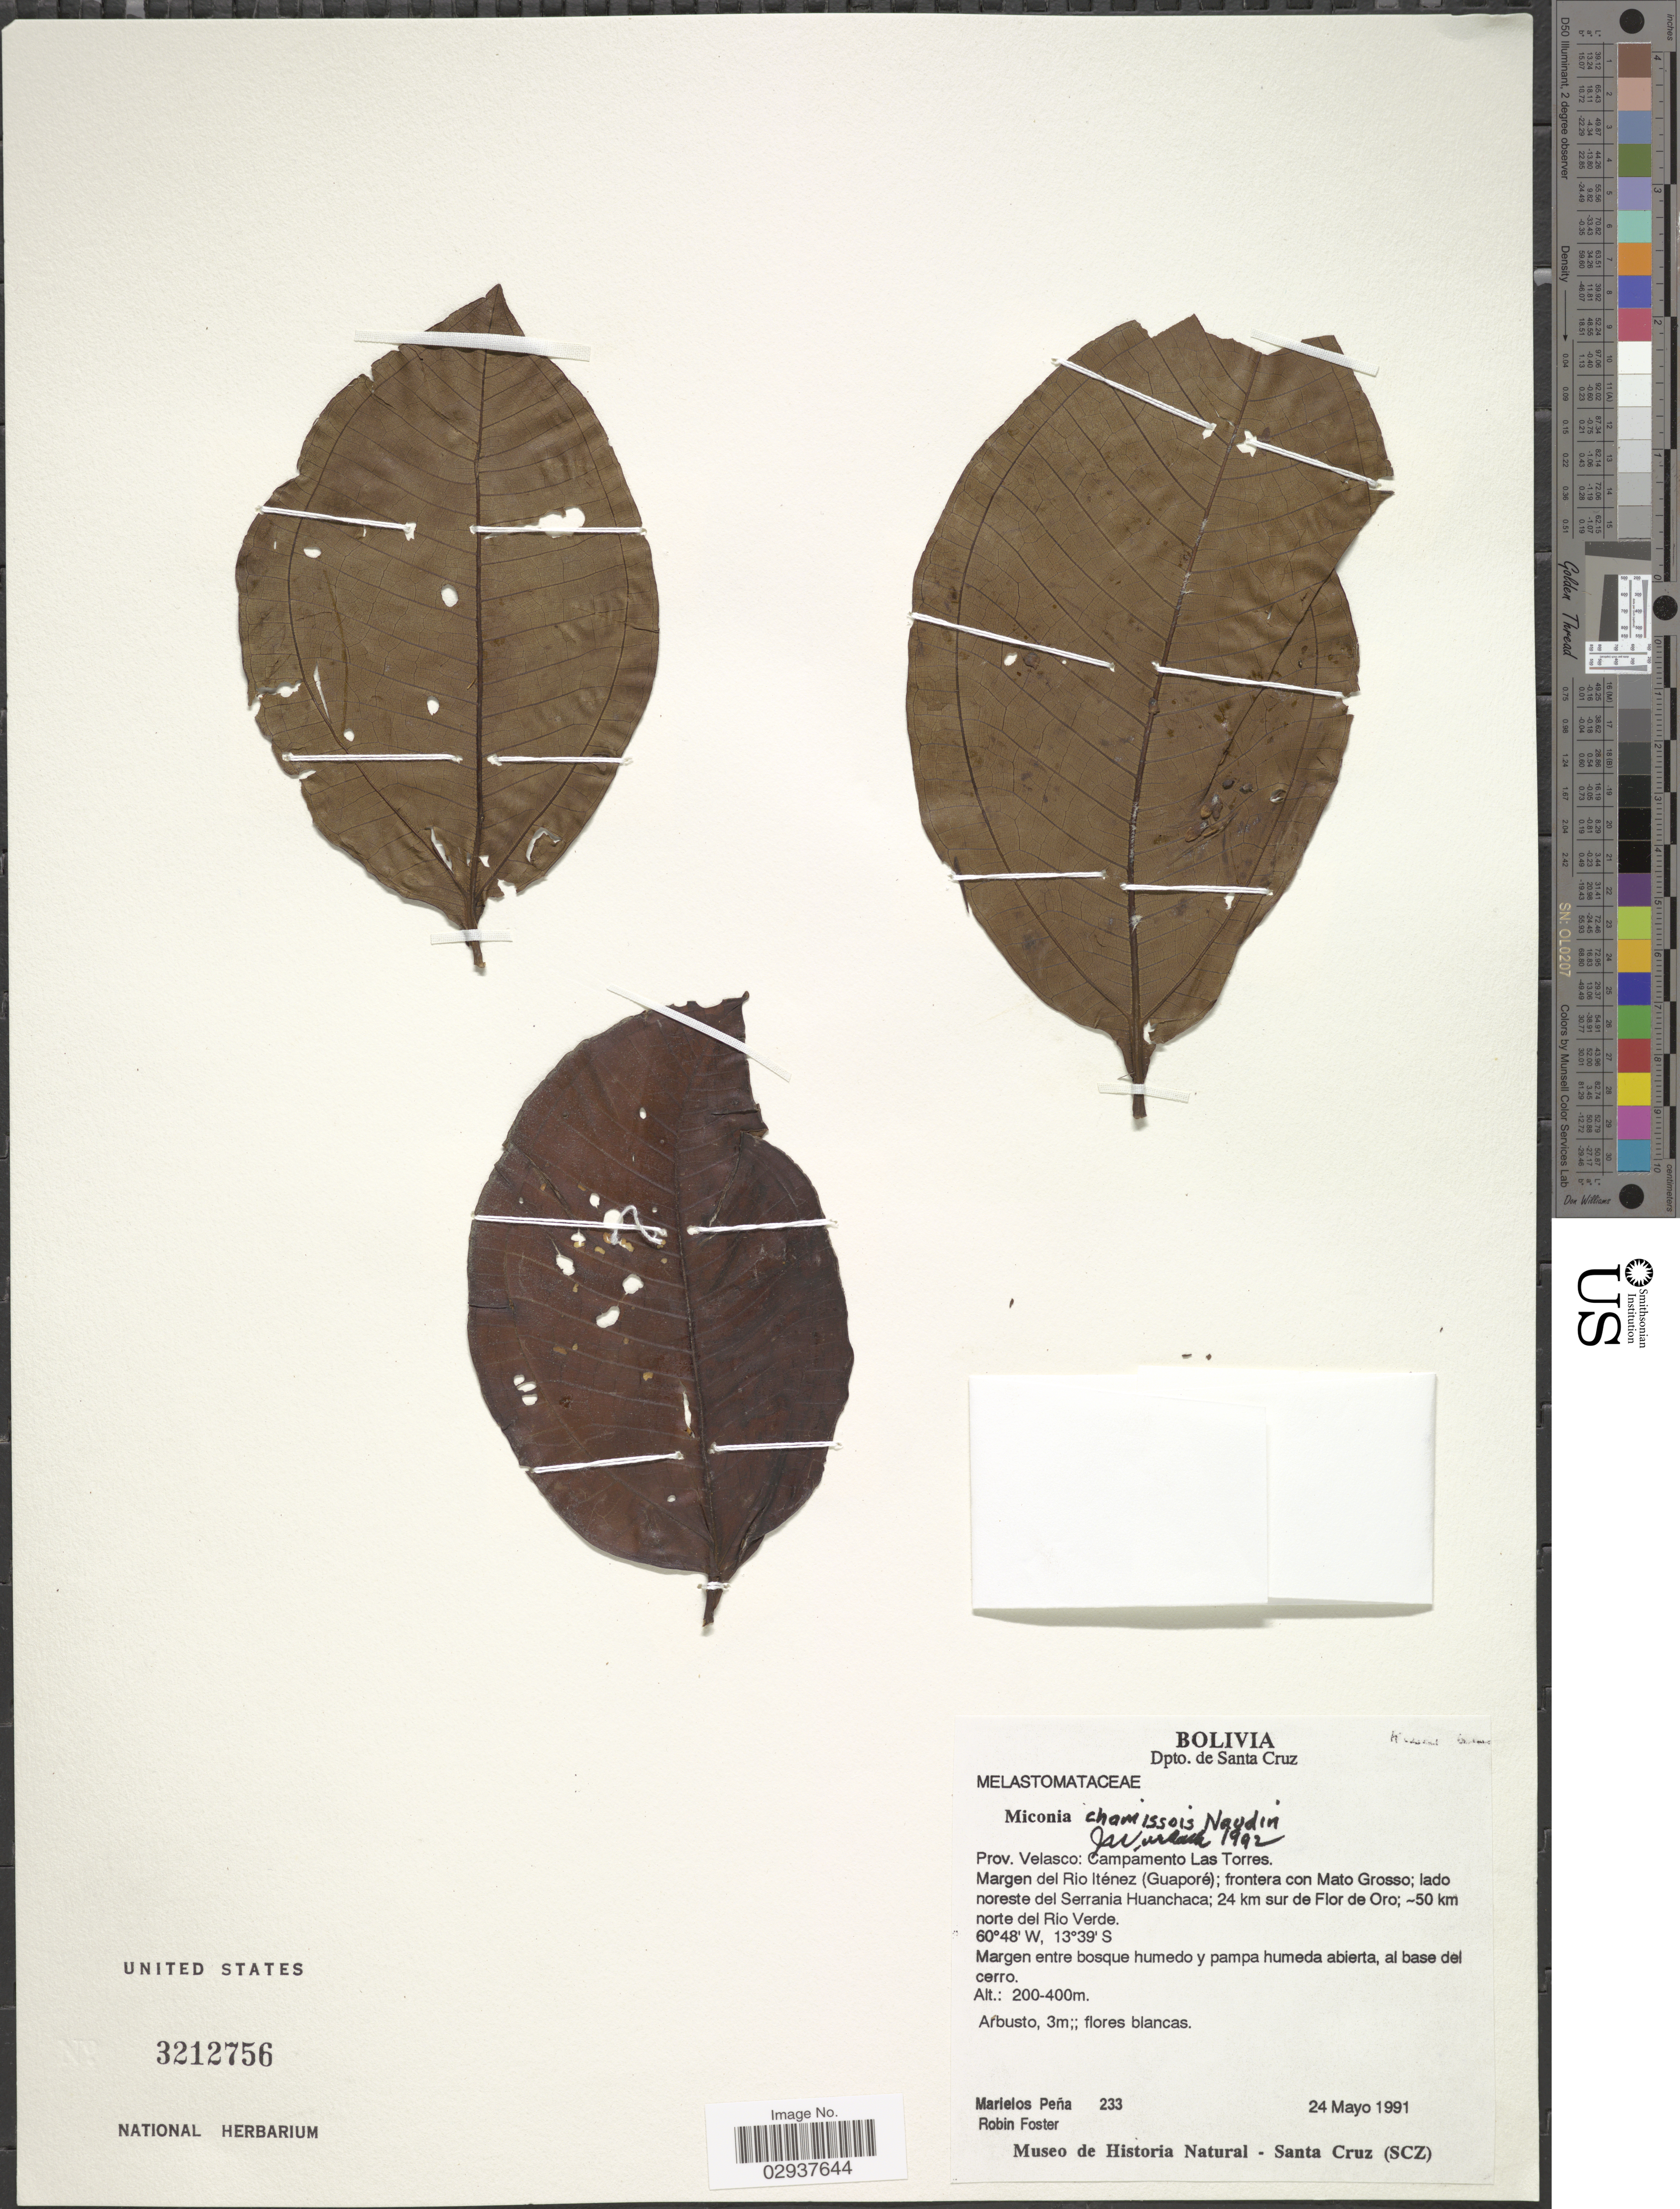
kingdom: Plantae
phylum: Tracheophyta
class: Magnoliopsida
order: Myrtales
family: Melastomataceae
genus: Miconia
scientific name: Miconia chamissois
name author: Naudin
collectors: Marielos Peña & R. B. Foster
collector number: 233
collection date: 1991-05-24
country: Bolivia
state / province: Santa Cruz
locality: Dpto. Santa Cruz. Prov. Velasco: Campamento Las Torres. Margen del Rio Iténez (Guaporé); frontera con Mato Grasso; lado noreste del Serrania Huanchaca; 24 km sur de Flor de Oro; ~50 km norte del Rio Verde.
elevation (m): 200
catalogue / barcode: US 3212756